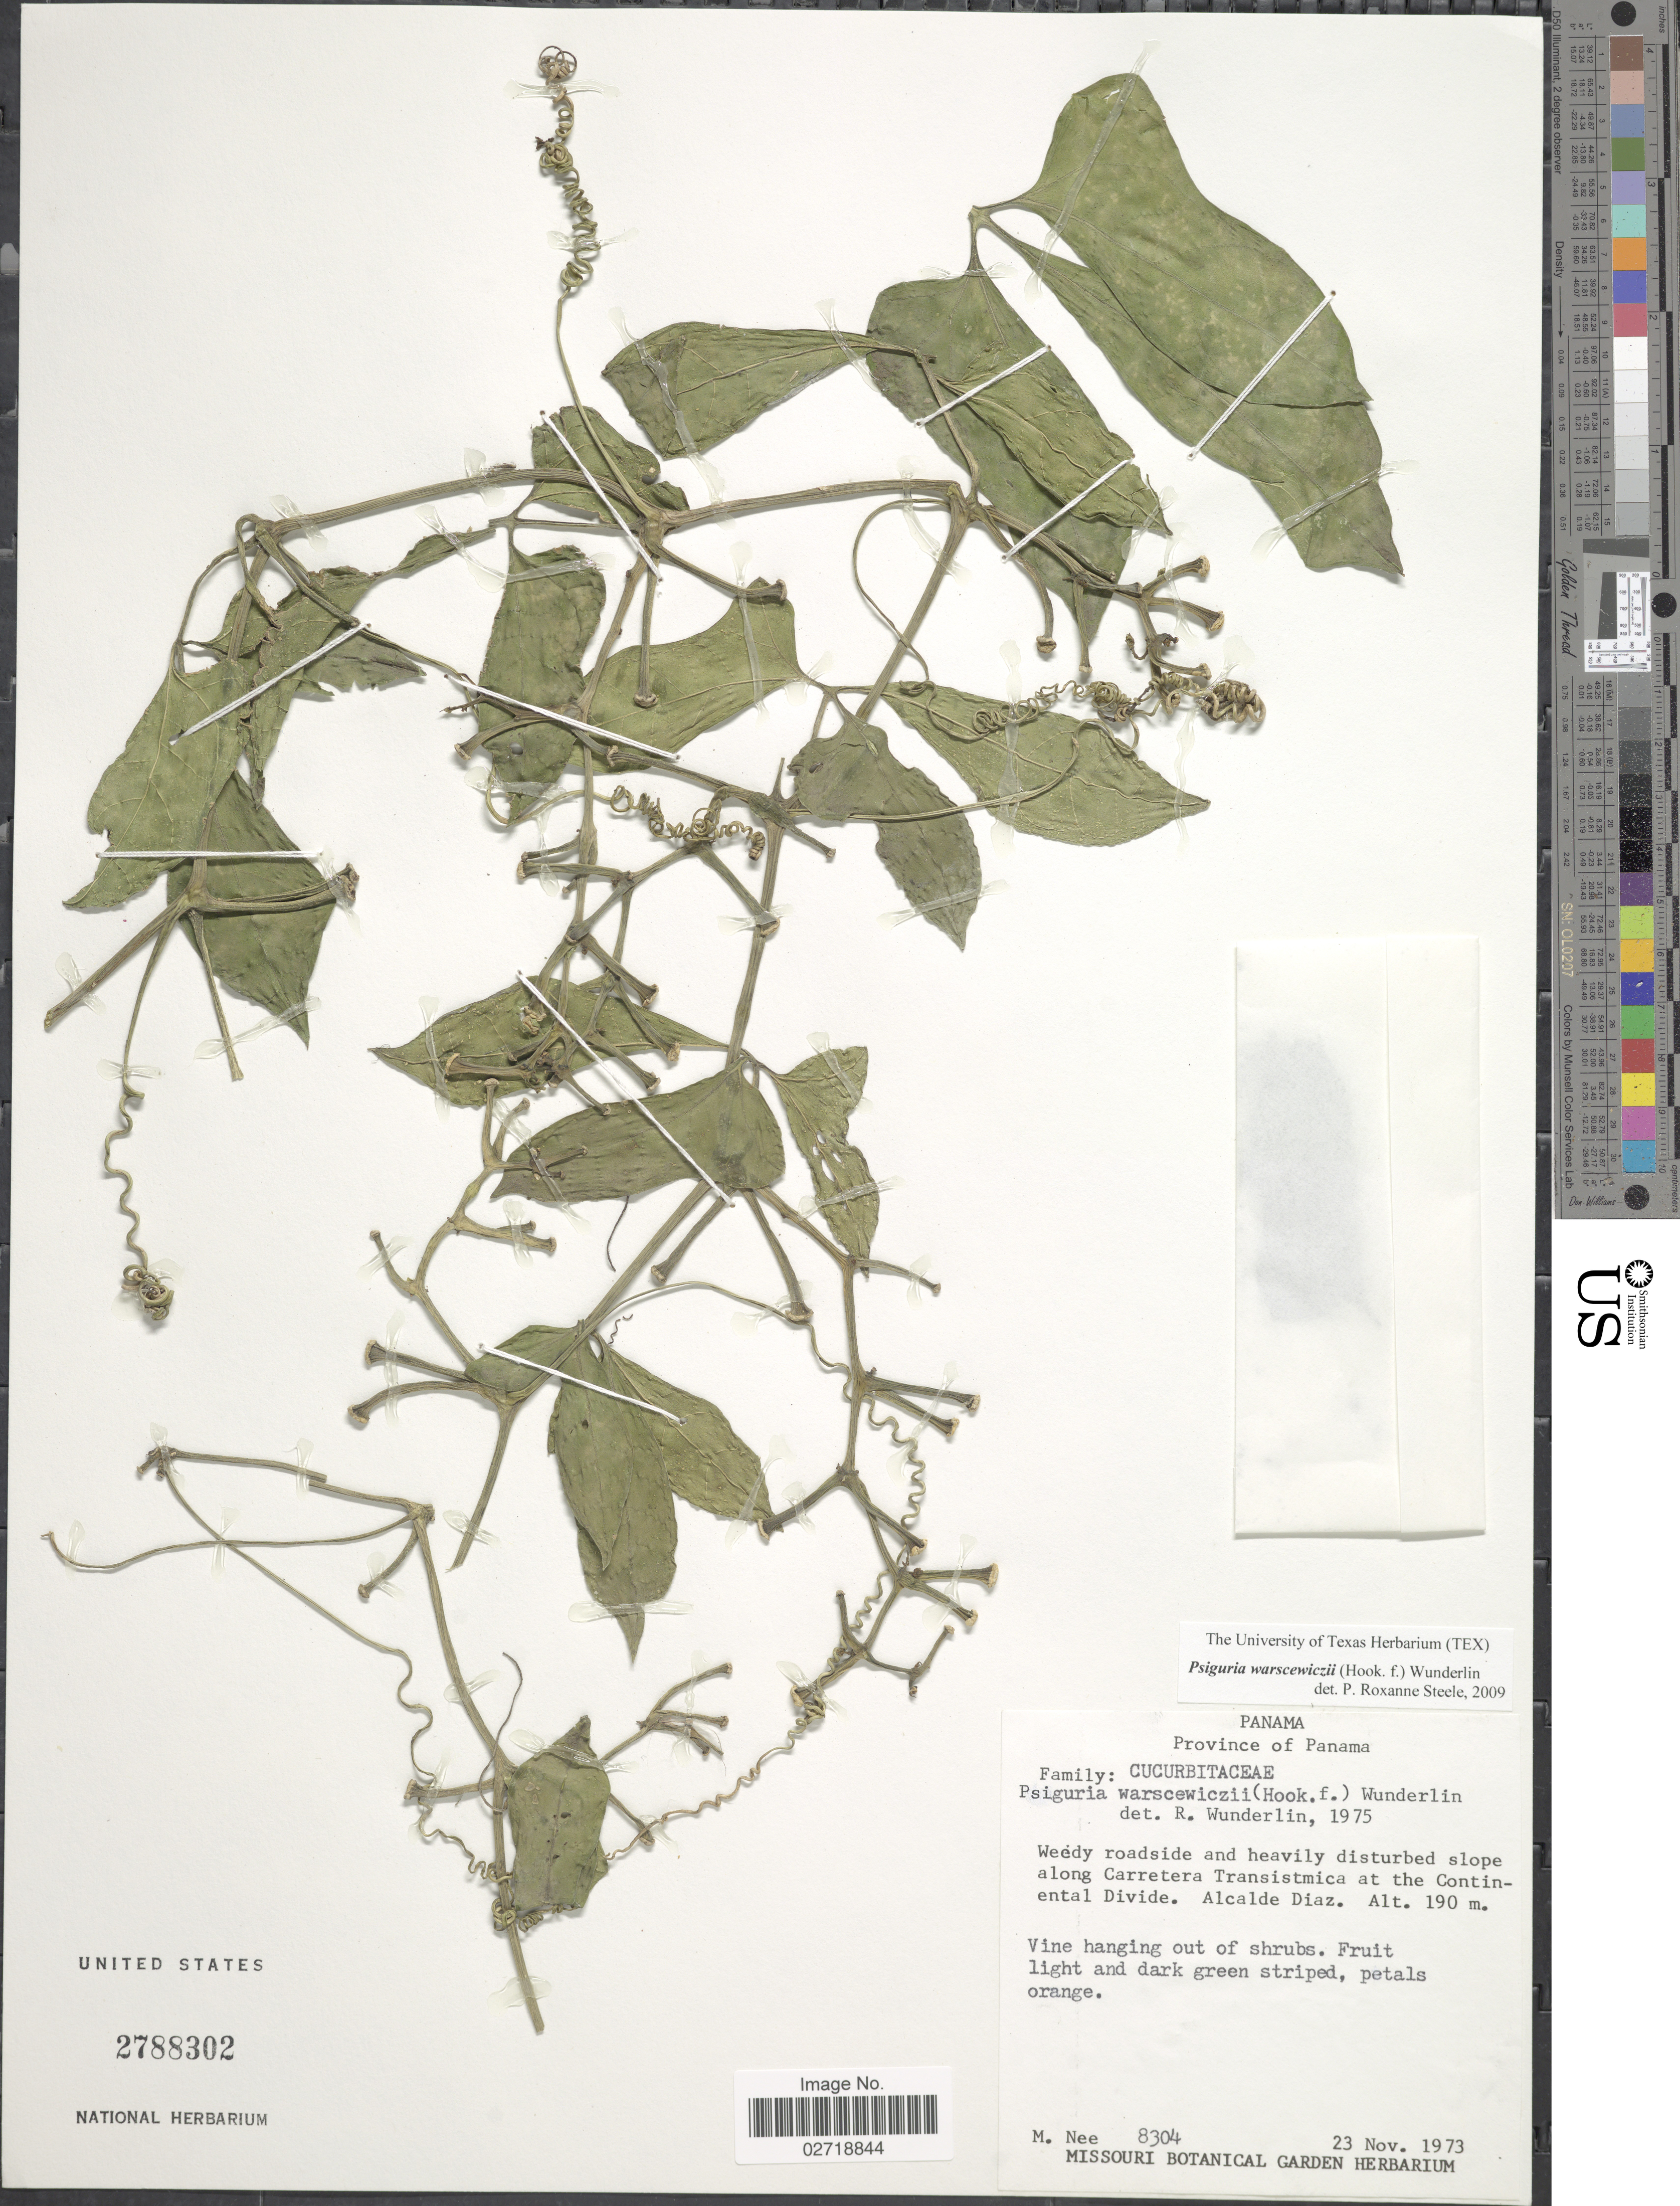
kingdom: Plantae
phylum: Tracheophyta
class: Magnoliopsida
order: Cucurbitales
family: Cucurbitaceae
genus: Psiguria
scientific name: Psiguria warscewiczii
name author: (Hook. f.) Wunderlin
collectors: M. Nee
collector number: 8304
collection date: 1971-11-23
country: Panama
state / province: Panamá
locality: Along Carretera Transistmica at the Continental Divide. Alcalde Diaz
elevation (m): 190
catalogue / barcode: US 2788302